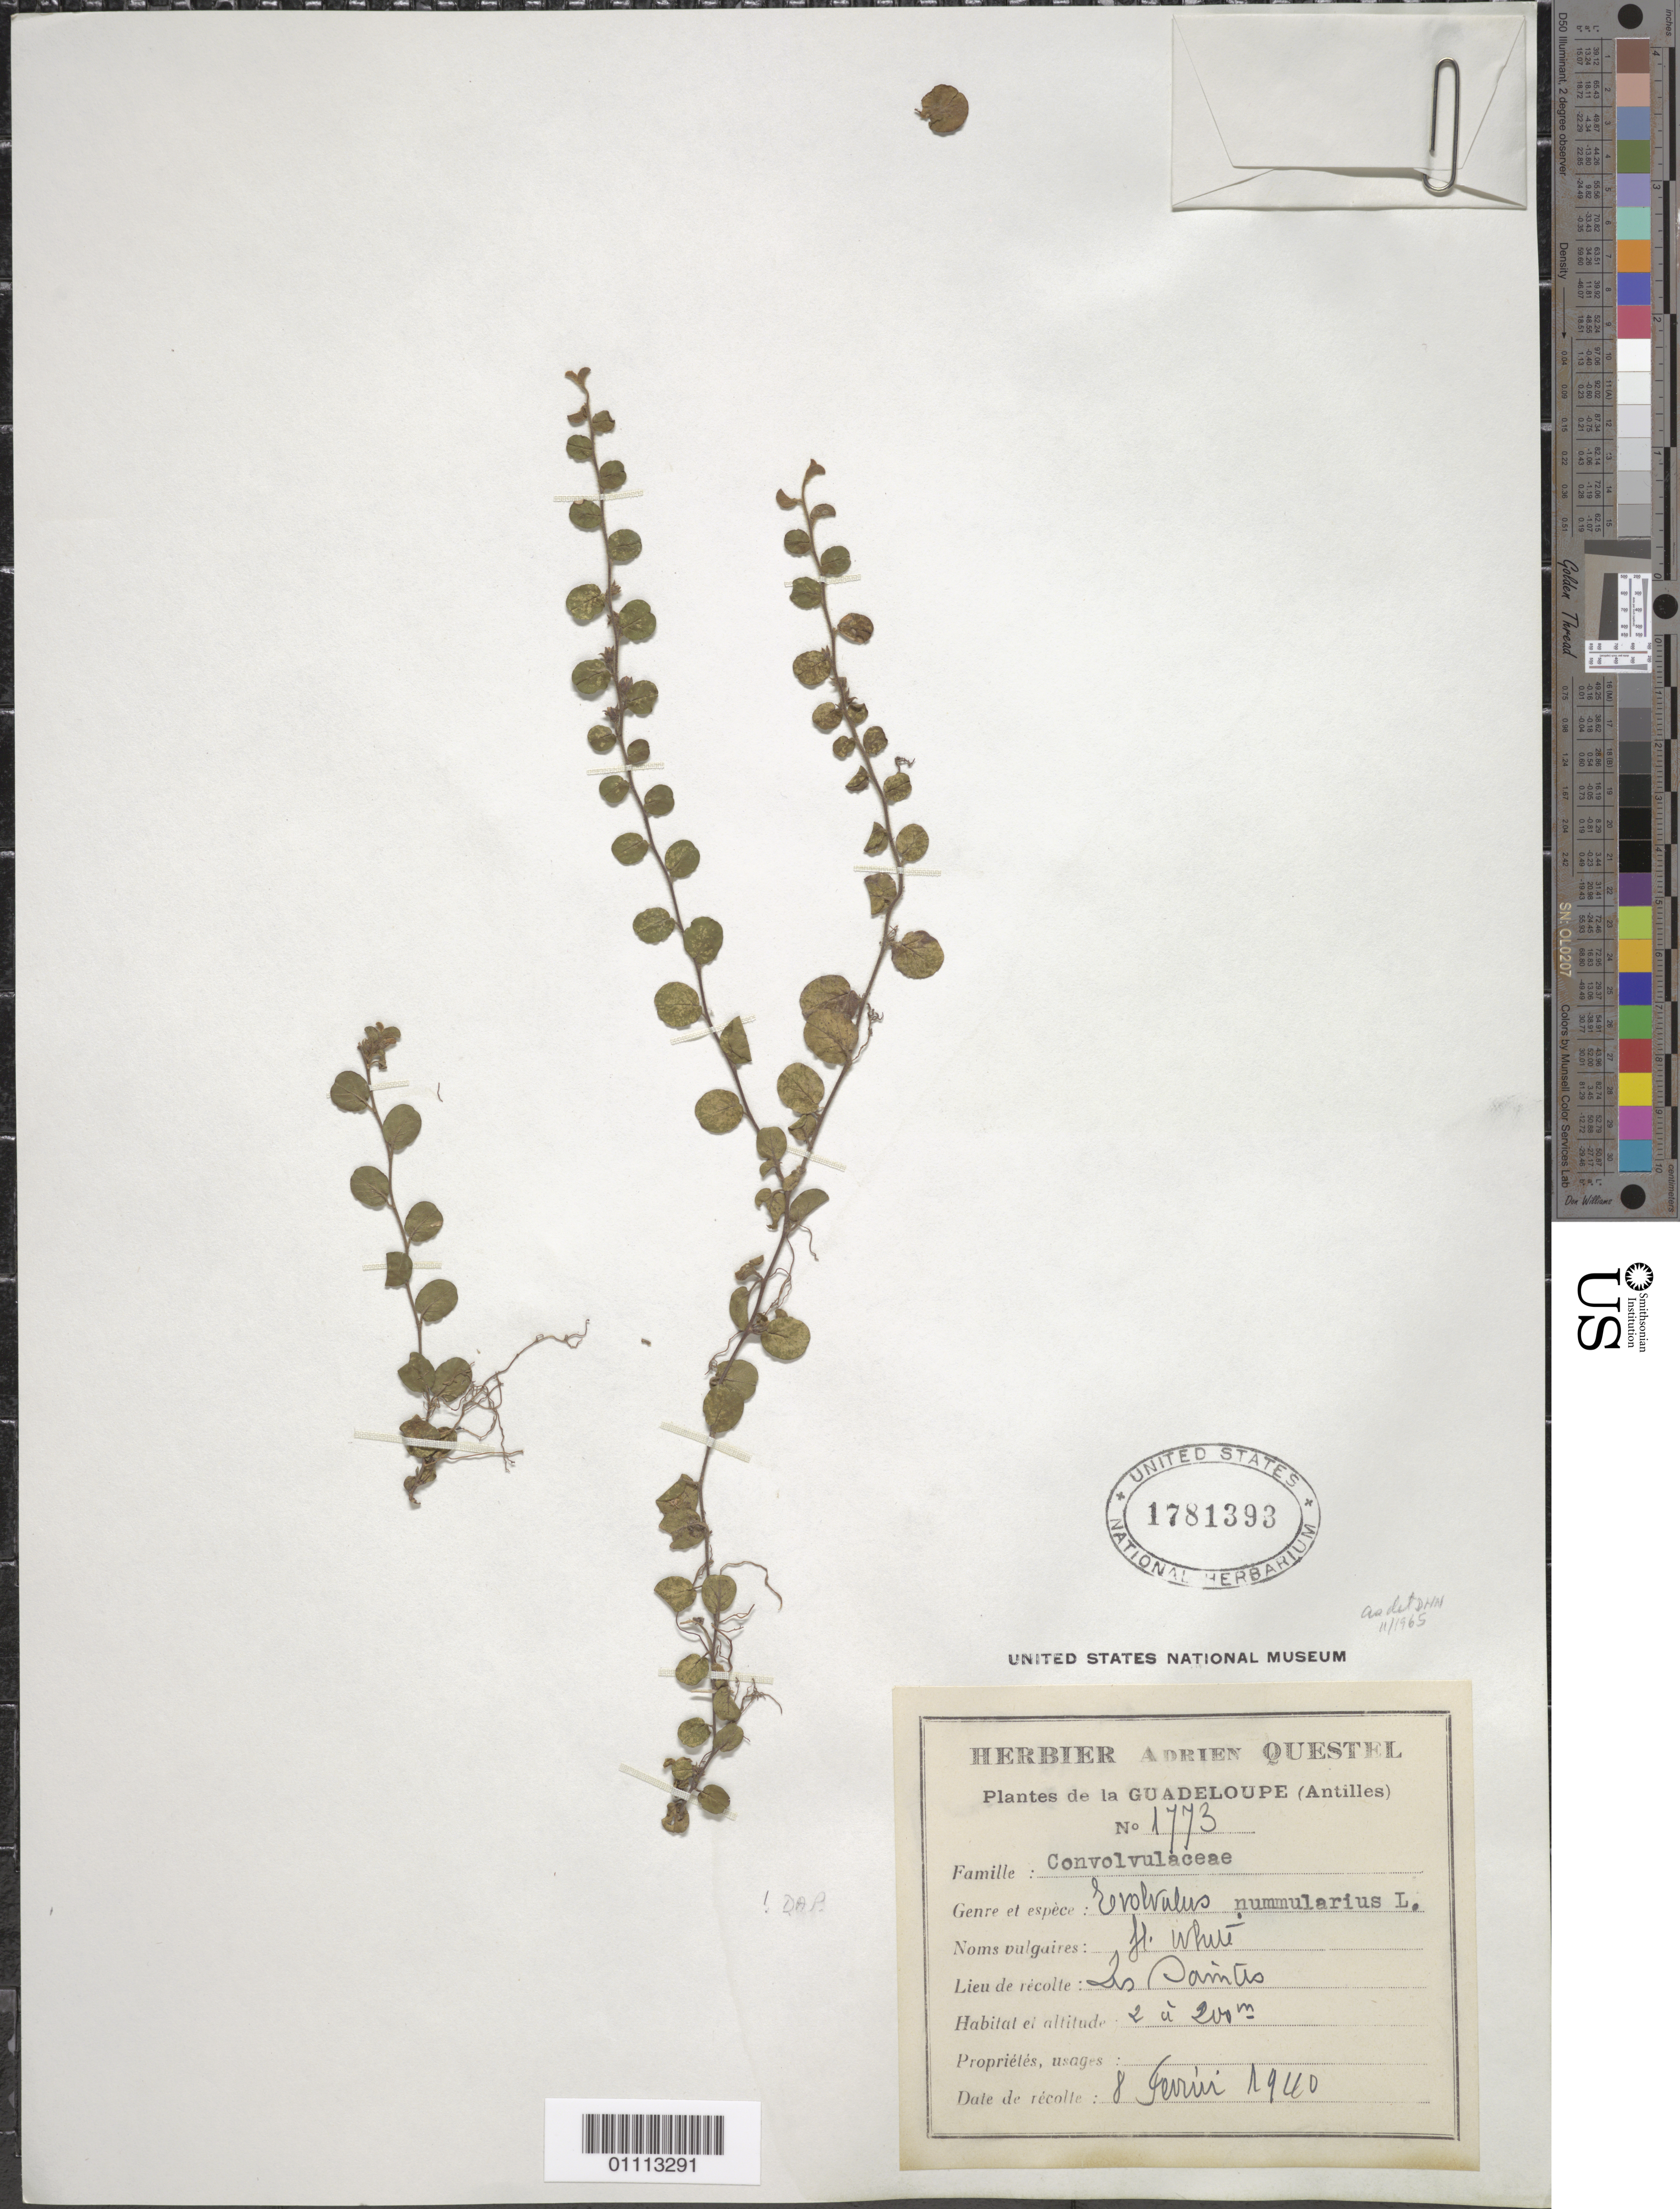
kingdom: Plantae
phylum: Tracheophyta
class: Magnoliopsida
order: Solanales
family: Convolvulaceae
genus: Evolvulus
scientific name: Evolvulus nummularius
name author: (L.) L.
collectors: A. Questel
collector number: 1773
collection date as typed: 08 Feb 1940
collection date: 1940-02-08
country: Guadeloupe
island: Les Saintes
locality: Les. Saintes.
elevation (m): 2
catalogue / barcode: US 1781393